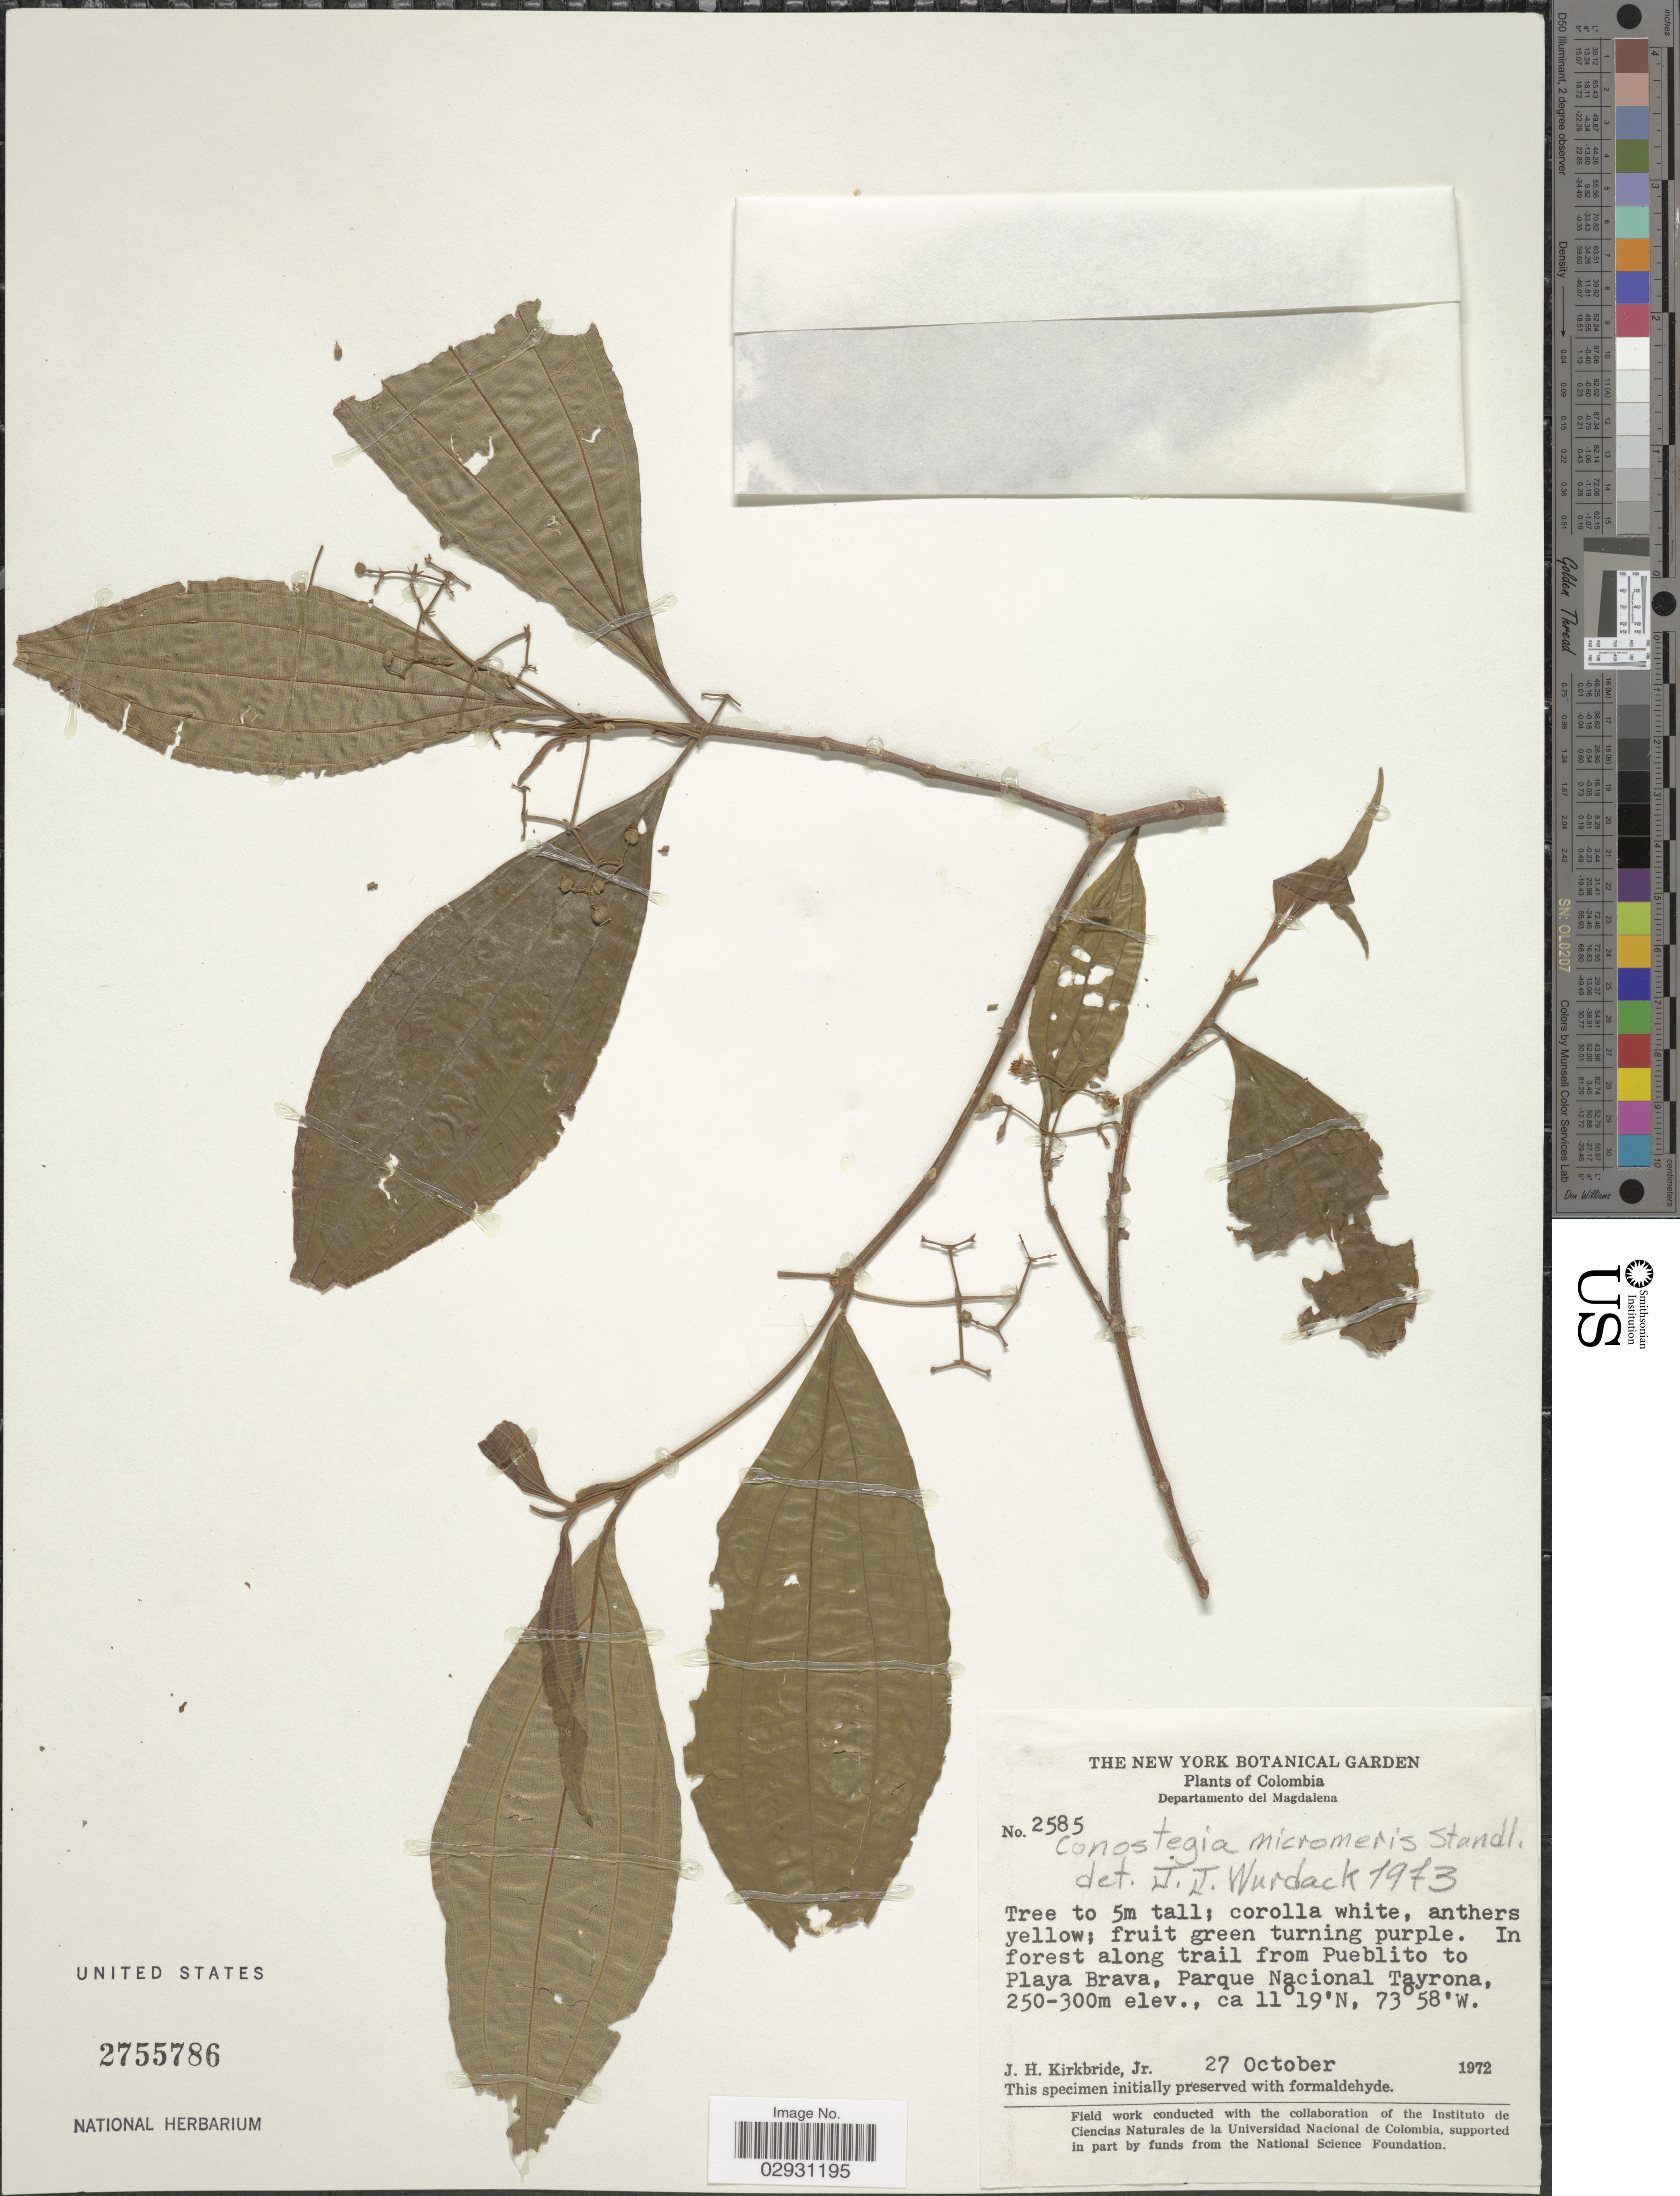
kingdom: Plantae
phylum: Tracheophyta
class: Magnoliopsida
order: Myrtales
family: Melastomataceae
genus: Conostegia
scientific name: Conostegia cinnamomea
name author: (Beurl.) Cogn.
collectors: J. H. Kirkbride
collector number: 2585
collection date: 1972-10-27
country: Colombia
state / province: Magdalena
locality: Departamento del Magdalena. Along trail from Pueblito to playa Brava, Parque Nacional Tayrona.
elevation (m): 250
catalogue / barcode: US 2755786